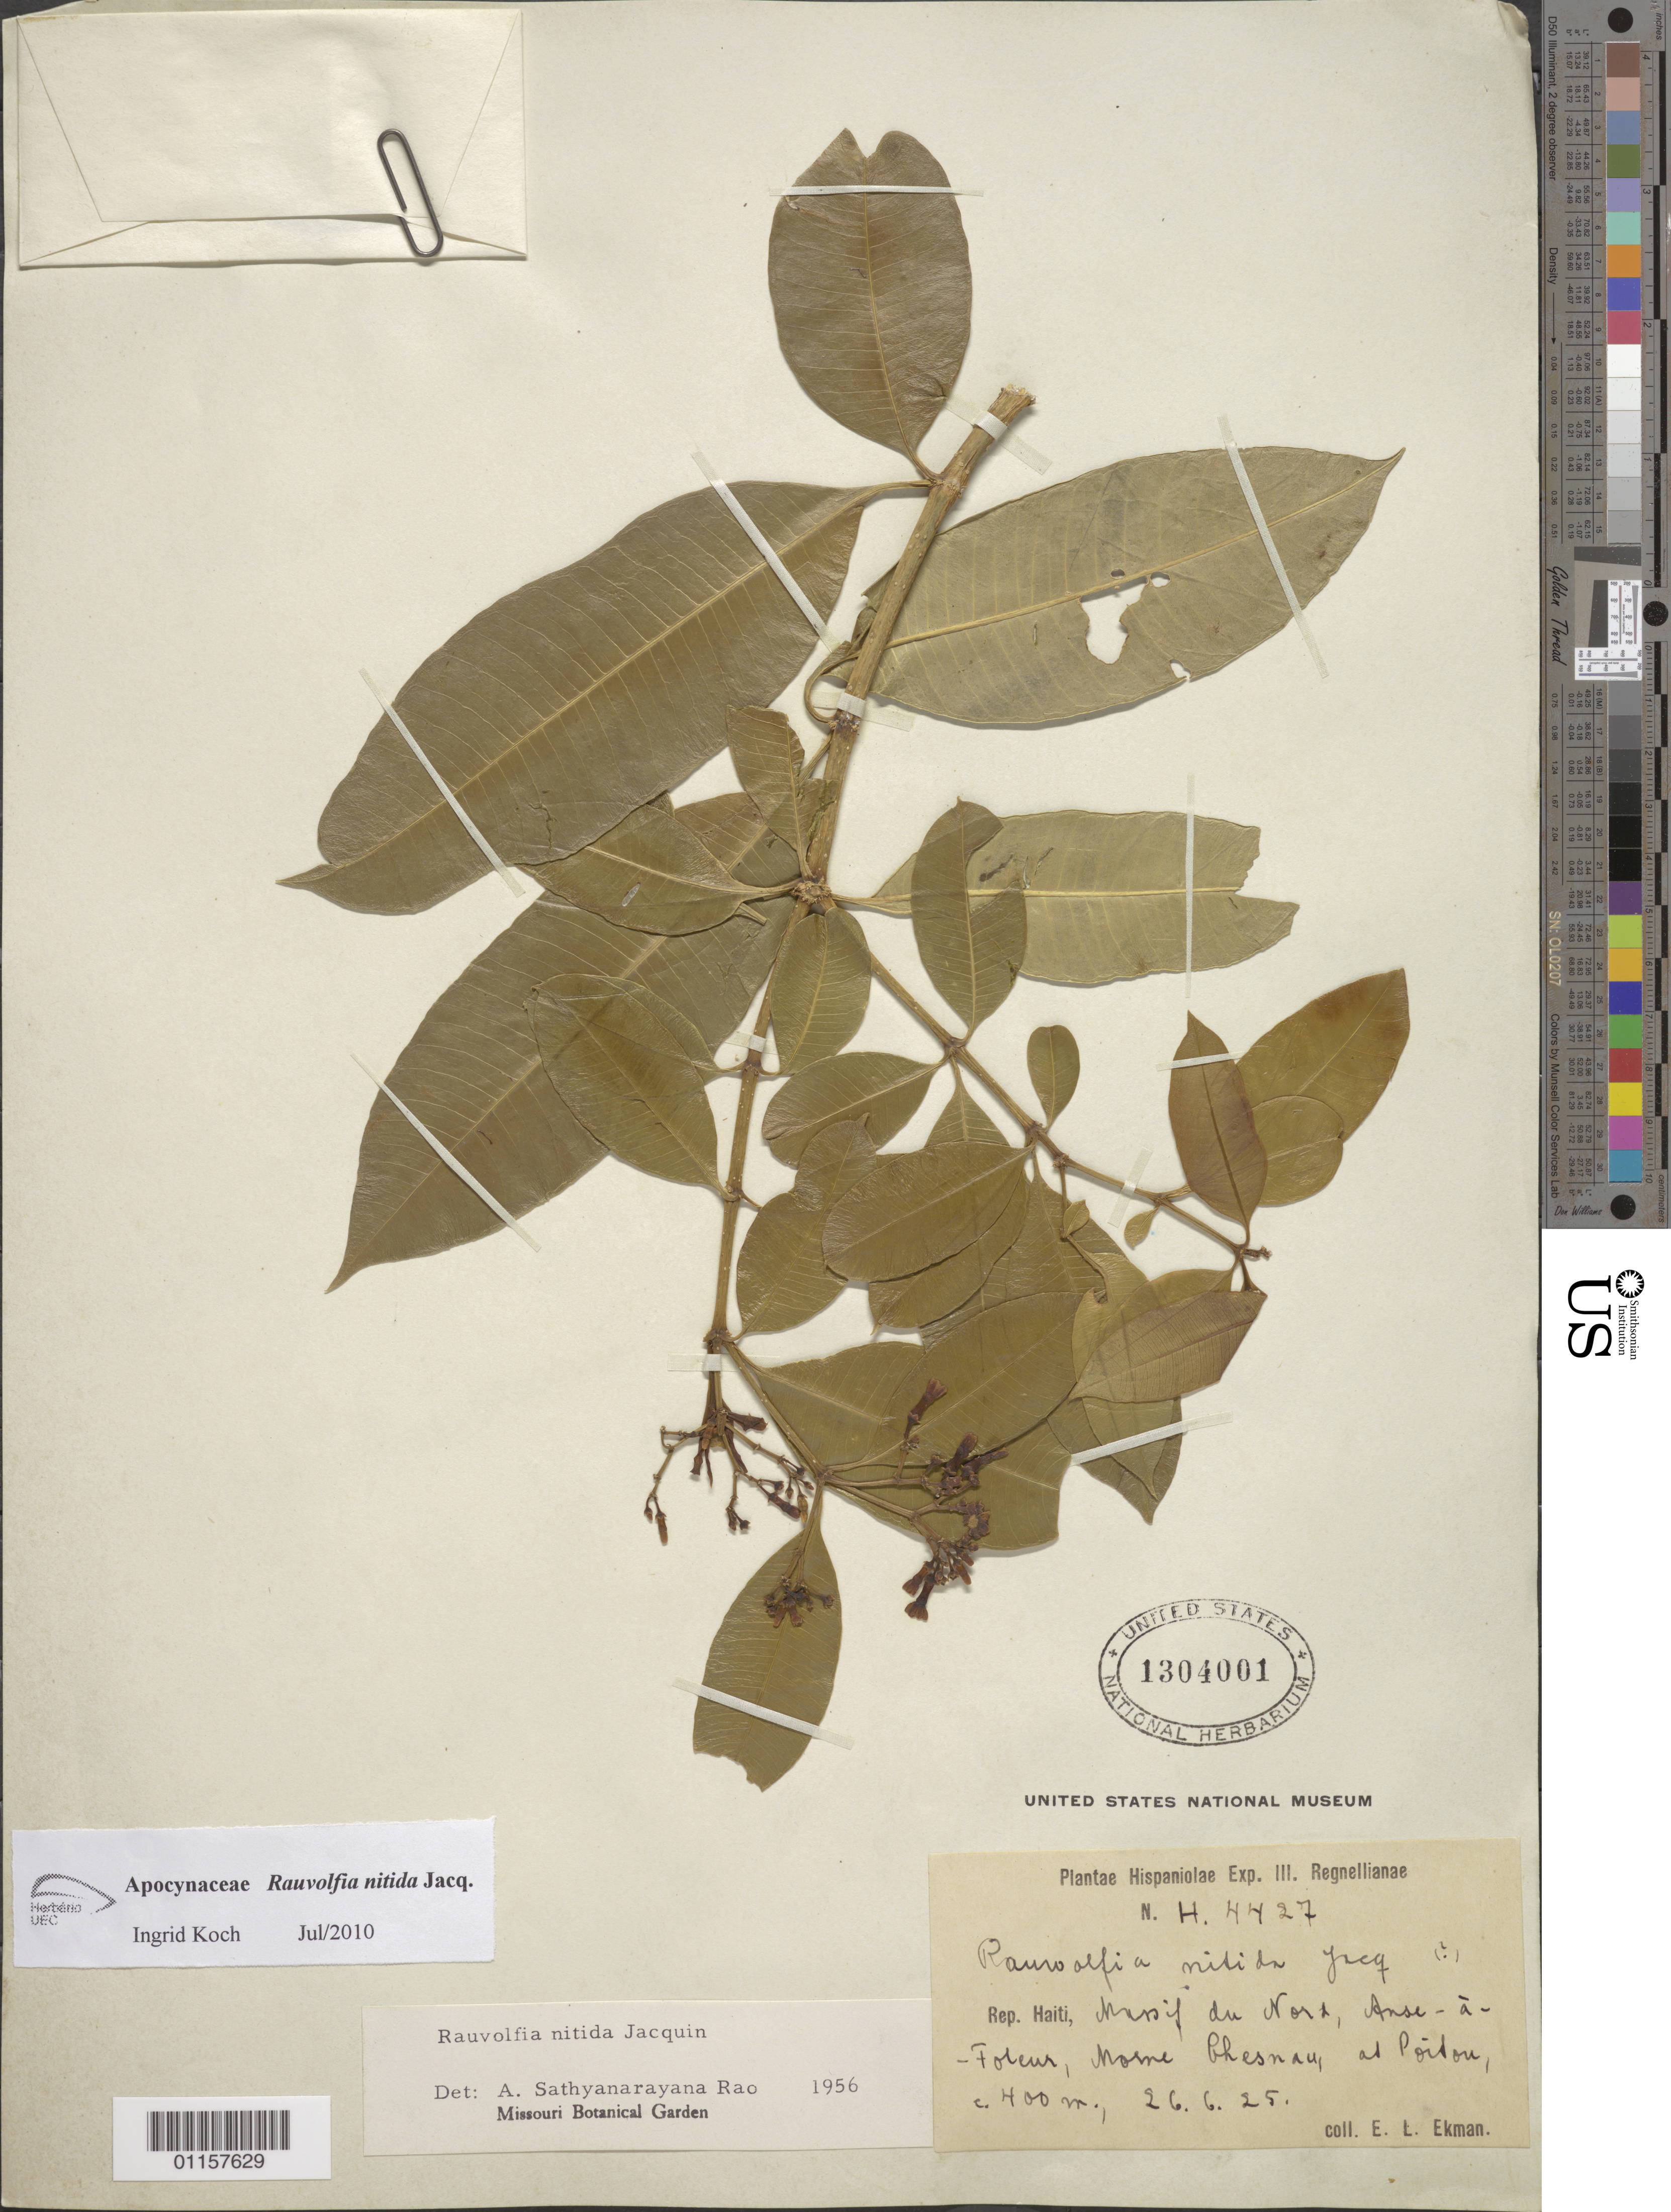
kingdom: Plantae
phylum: Tracheophyta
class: Magnoliopsida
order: Gentianales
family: Apocynaceae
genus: Rauvolfia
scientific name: Rauvolfia nitida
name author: Jacq.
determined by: Koch, I.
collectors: E. L. Ekman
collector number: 4427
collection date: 1925-06-26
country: Haiti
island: Hispaniola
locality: Massif du Nord, Anse-à-Foleur, Morne Ghesnau, ad Poitou.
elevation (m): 400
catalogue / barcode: US 1304001